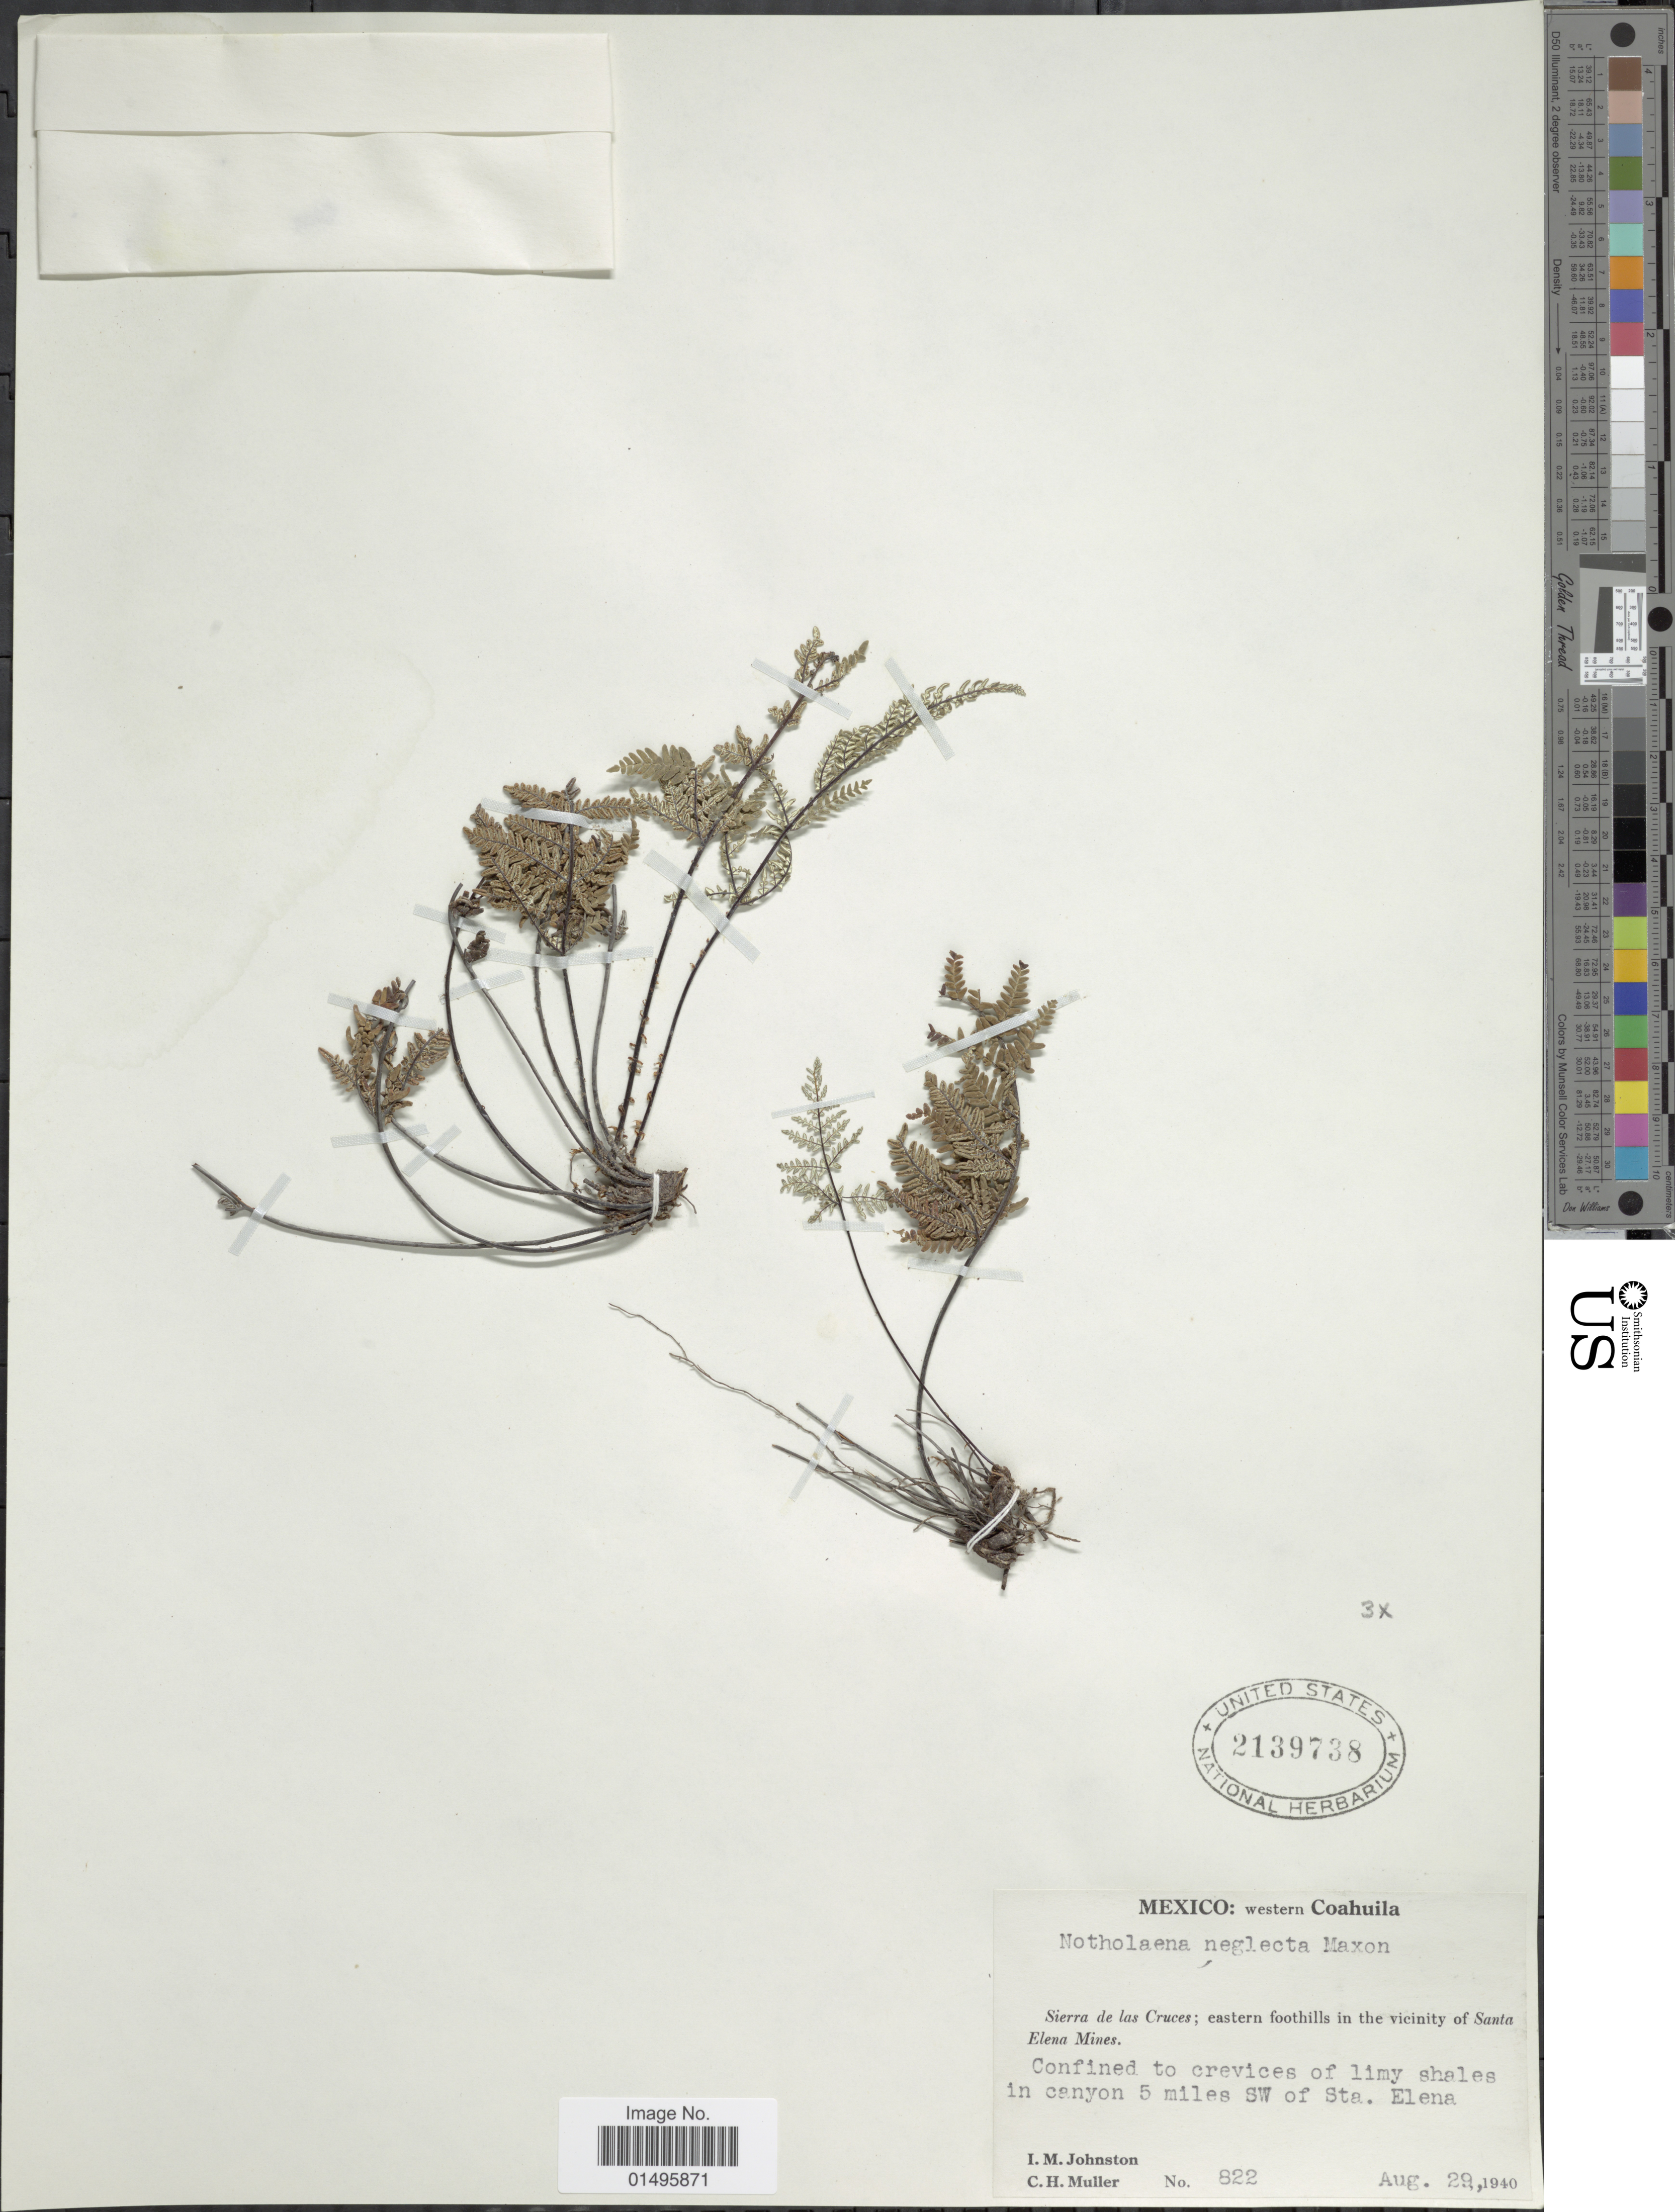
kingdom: Plantae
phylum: Tracheophyta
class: Polypodiopsida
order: Polypodiales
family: Pteridaceae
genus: Notholaena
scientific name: Notholaena neglecta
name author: Maxon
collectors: I.M. Johnston & C. H. Müller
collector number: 822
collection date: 1940-08-29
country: Mexico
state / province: Coahuila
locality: Mexico, Western Coahuila, Sierra de las Cruces; eastern foothills in the vicinity of Santa Elena Mines, Confined to crevices of limy shales in canyon 5 miles SW of Sta. Elena.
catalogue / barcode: US 2139738